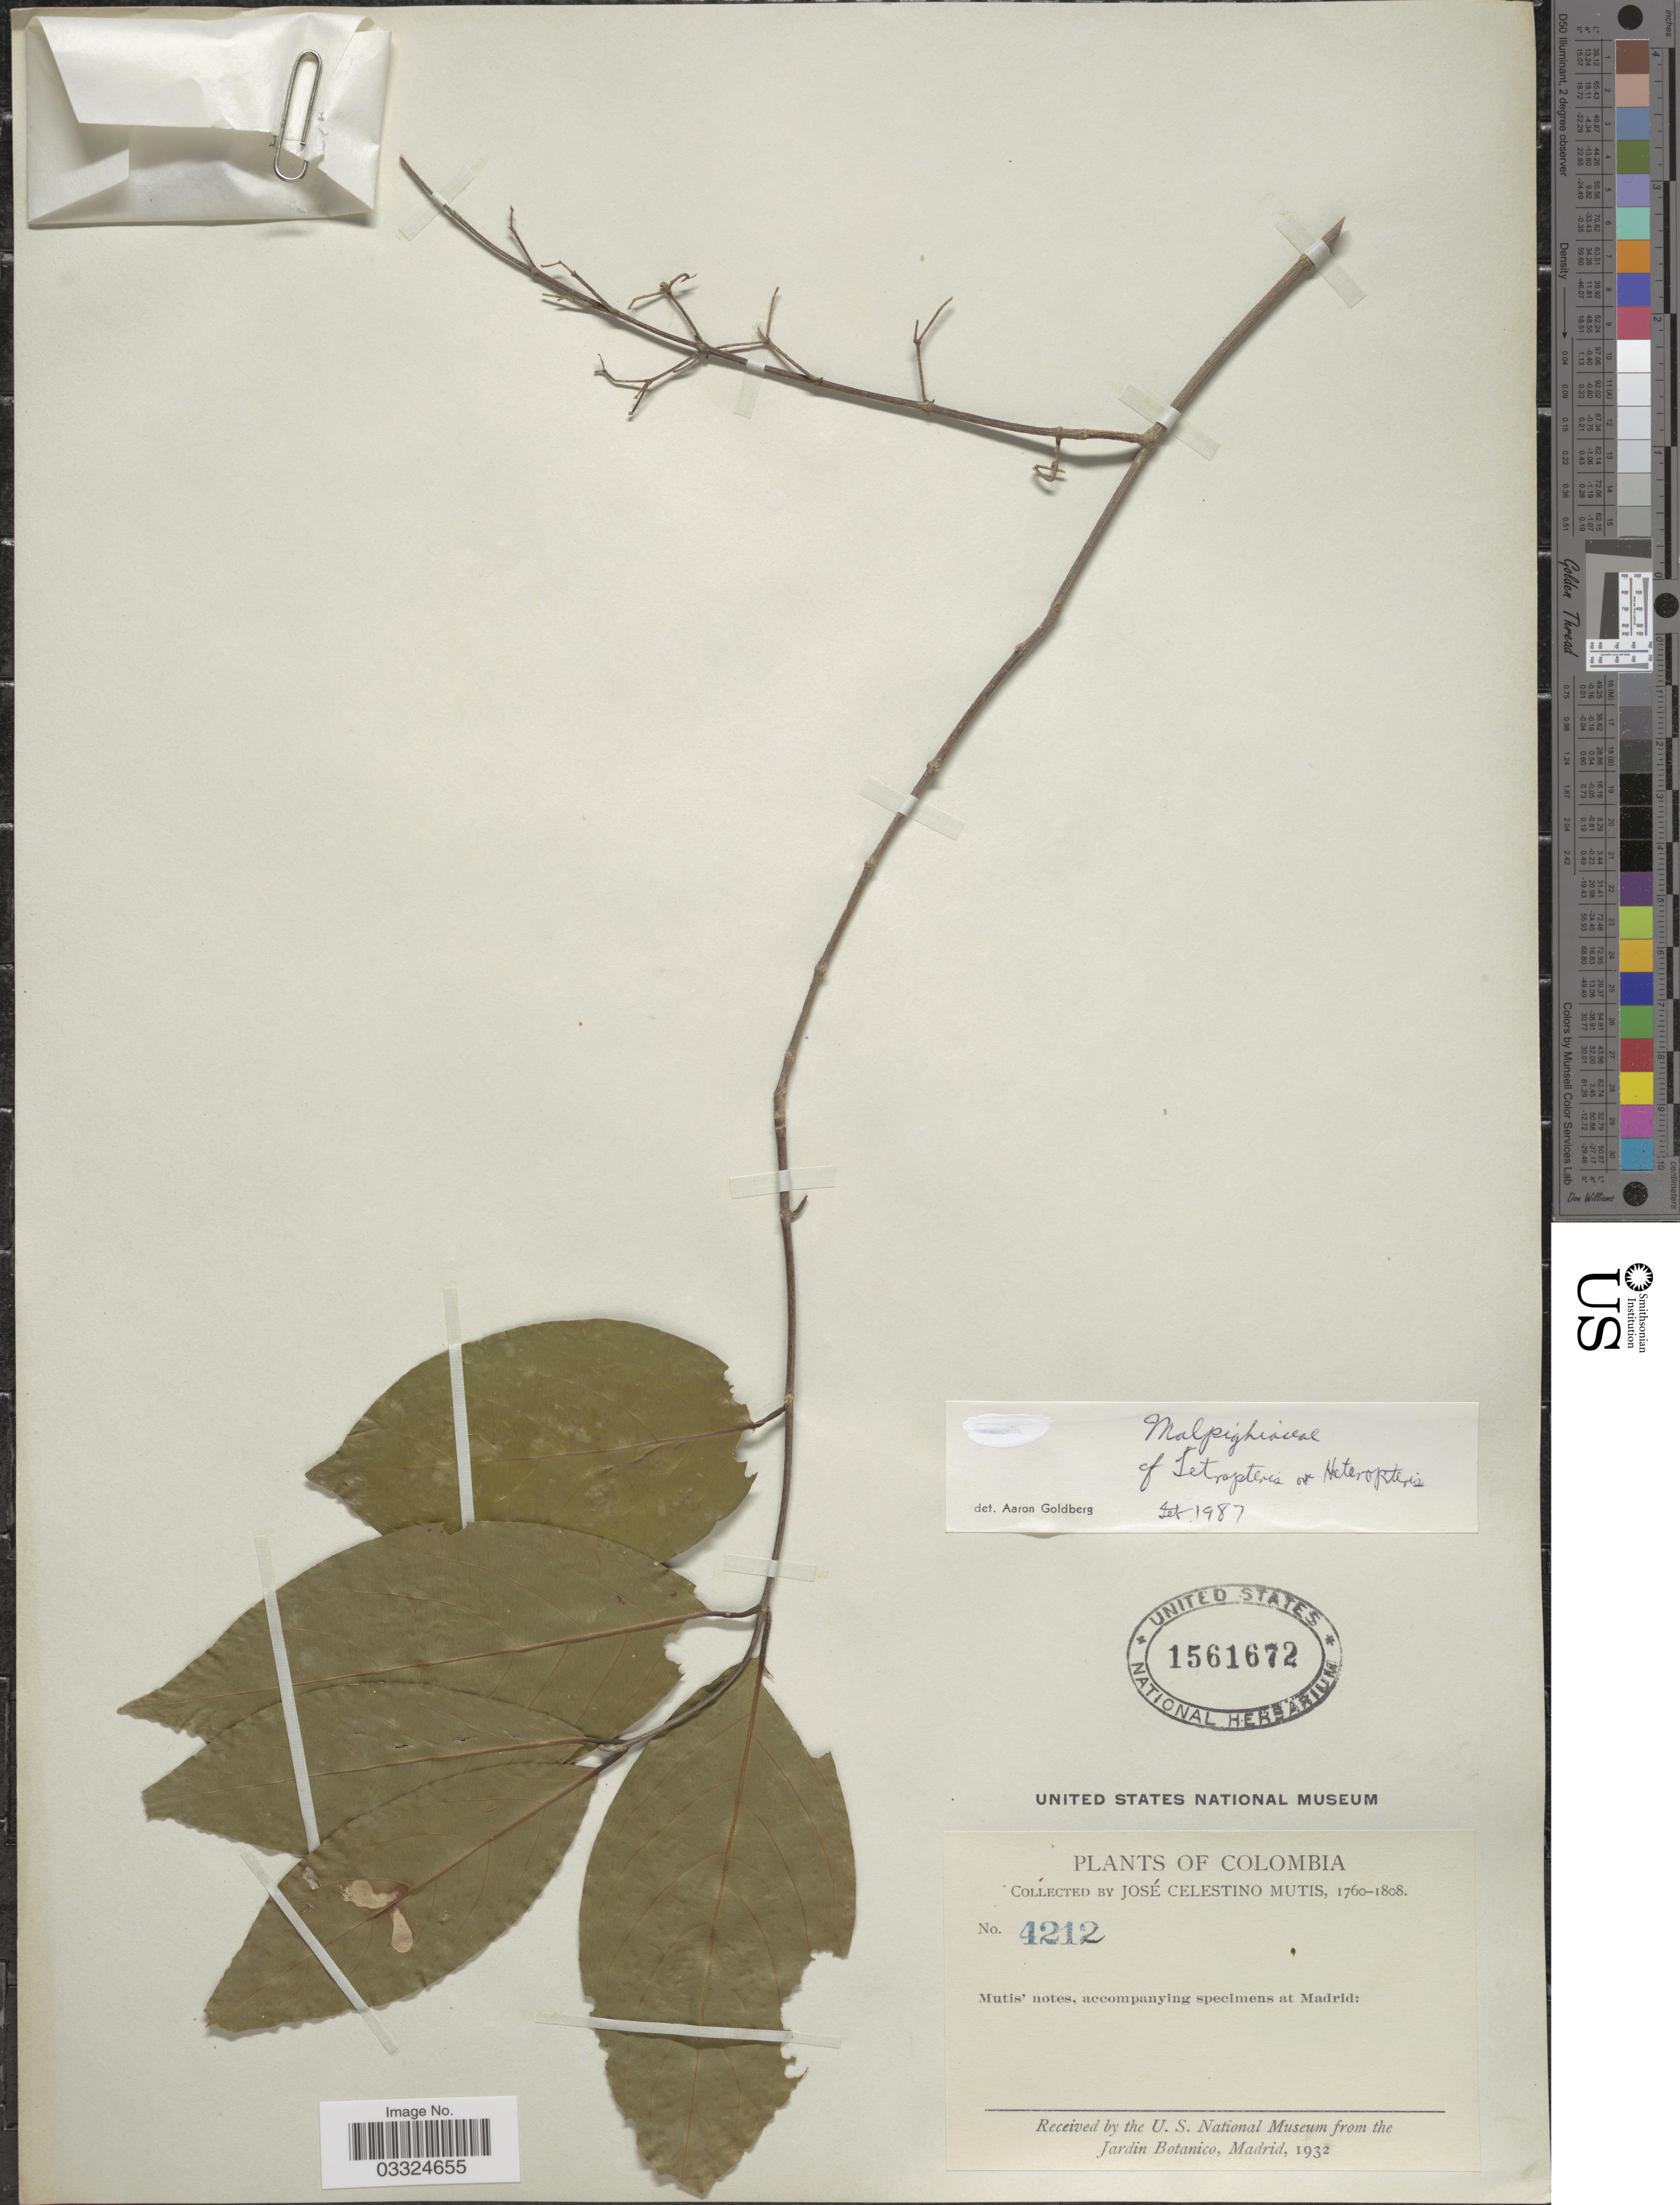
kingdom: Plantae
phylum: Tracheophyta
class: Magnoliopsida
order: Malpighiales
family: Malpighiaceae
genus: Tetrapterys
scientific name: Tetrapterys sp.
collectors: J. C. B. Mutis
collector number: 4212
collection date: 1760/1808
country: Colombia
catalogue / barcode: US 1561672